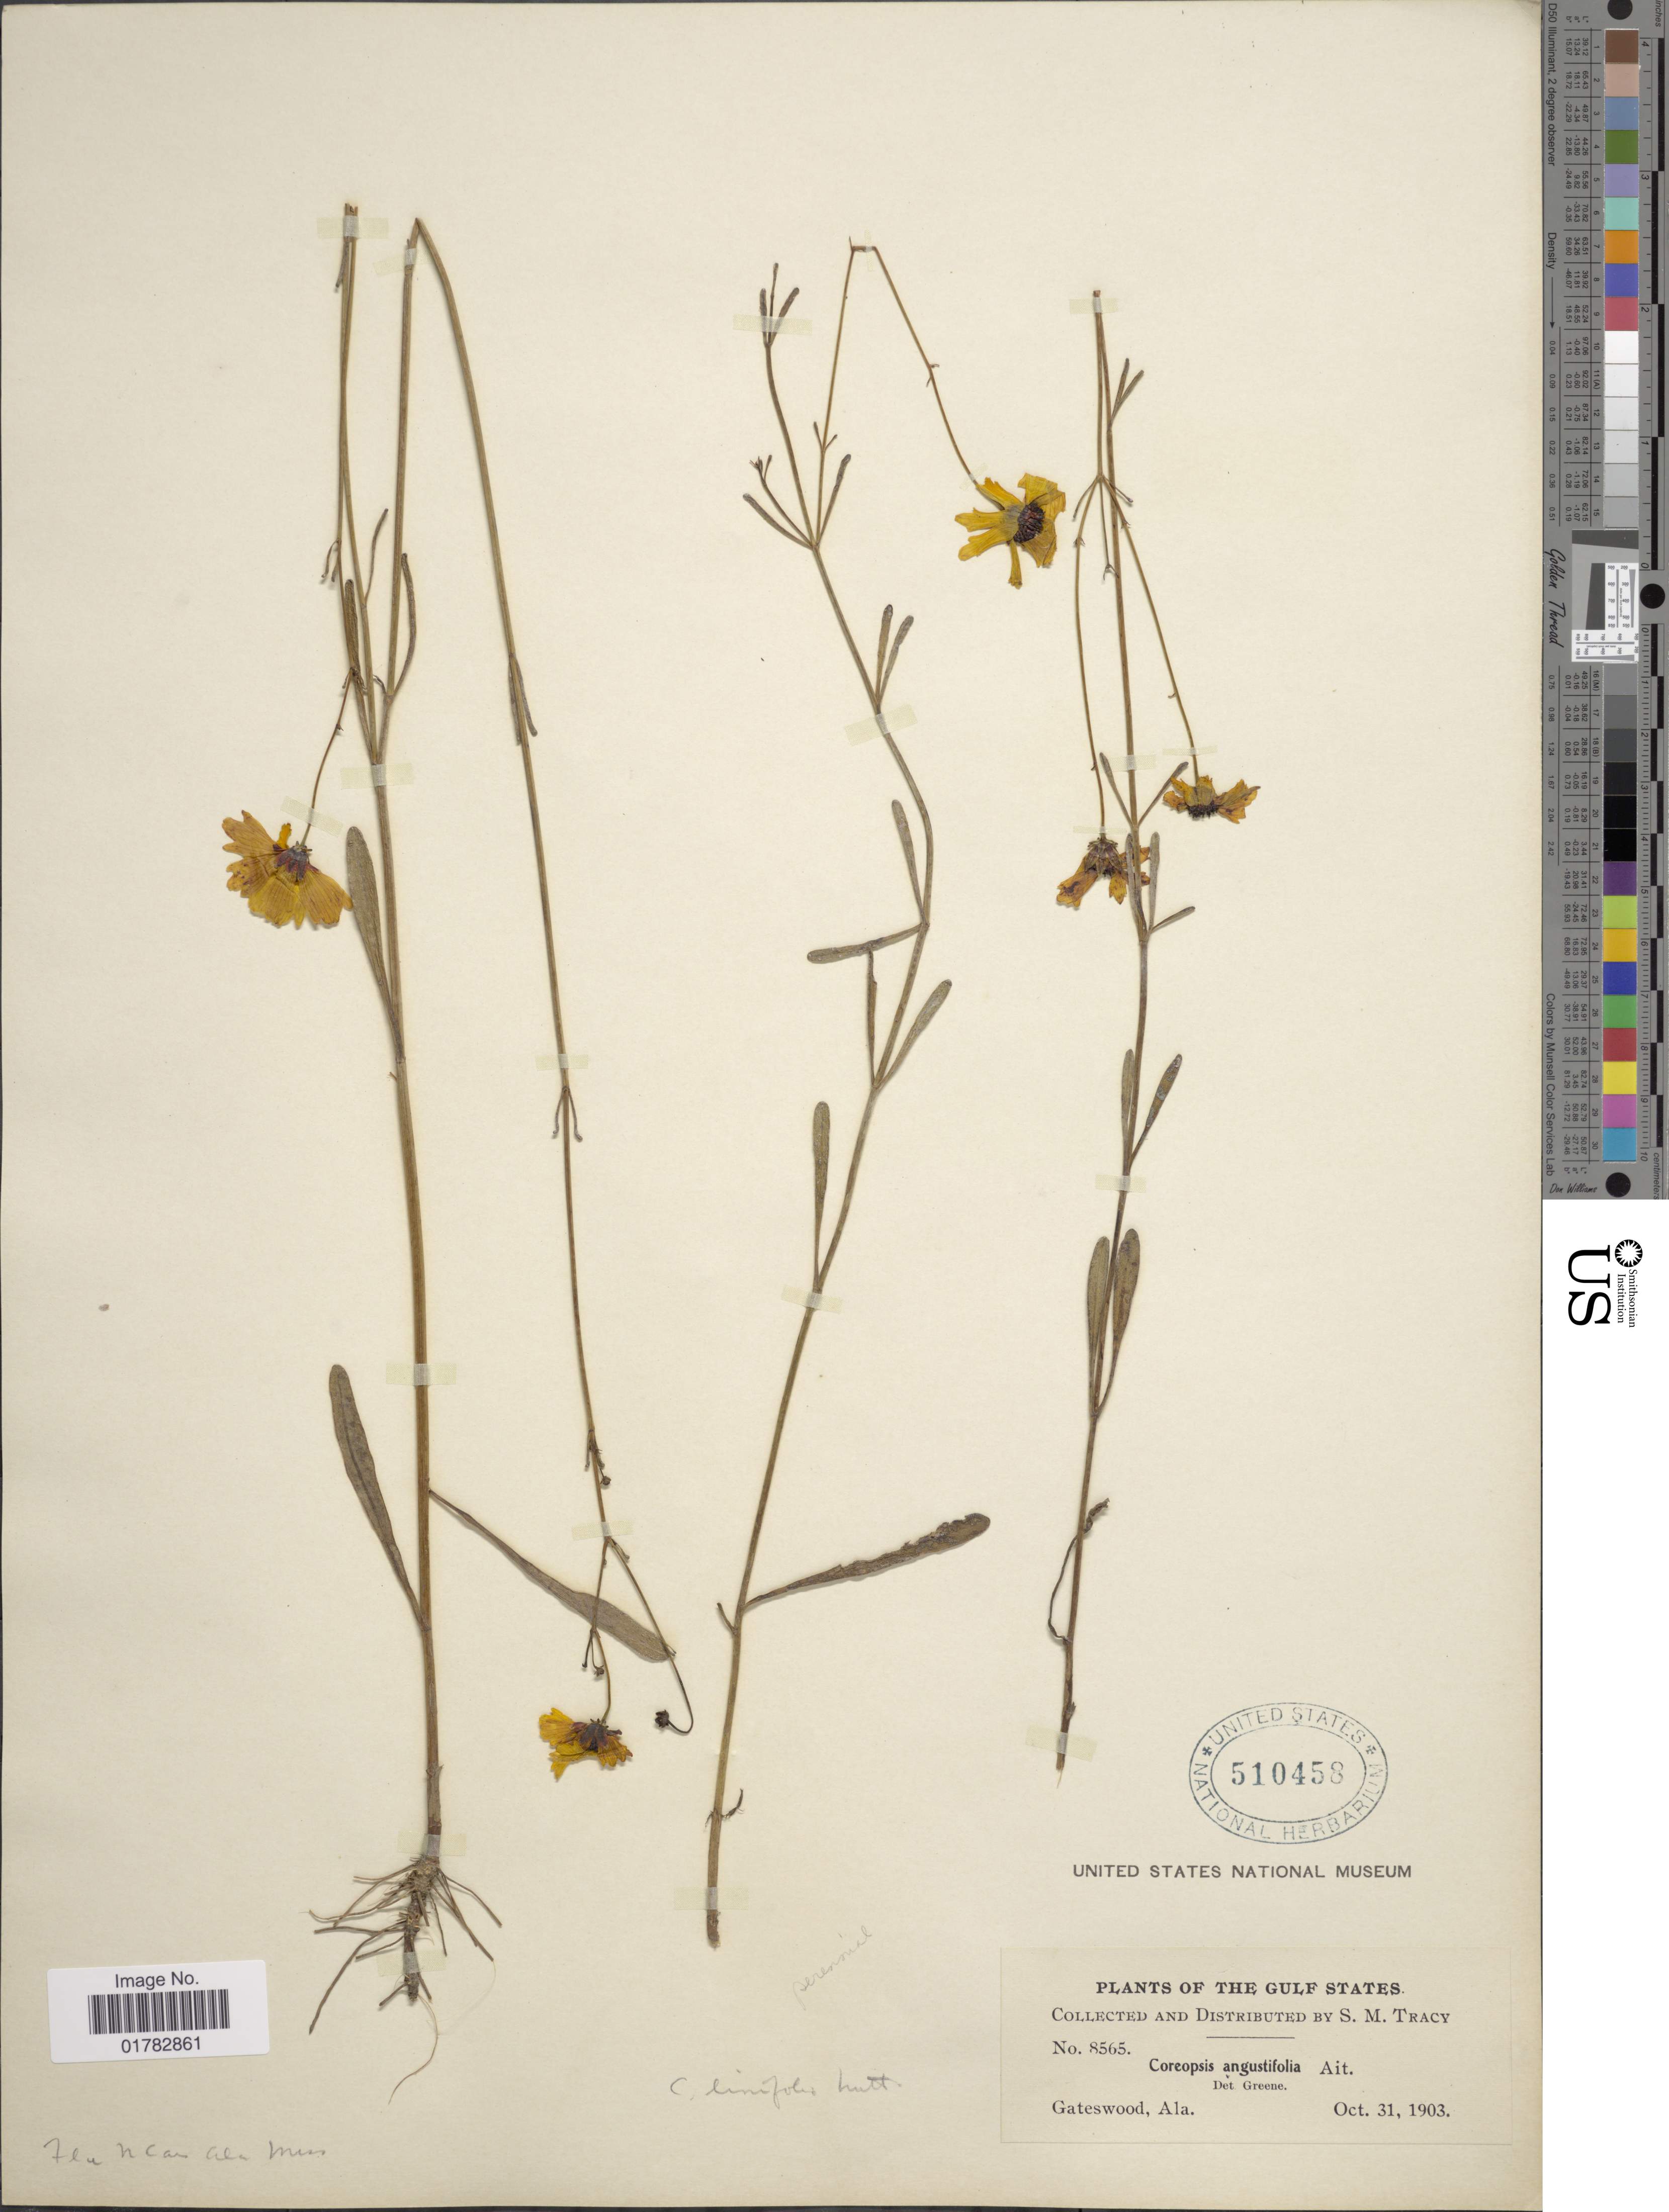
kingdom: Plantae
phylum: Tracheophyta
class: Magnoliopsida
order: Asterales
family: Asteraceae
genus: Coreopsis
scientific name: Coreopsis linifolia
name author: Nutt.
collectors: S. M. Tracy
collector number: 8565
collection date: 1903-10-31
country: United States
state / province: Alabama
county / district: Baldwin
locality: Gulf States, Gateswood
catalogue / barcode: US 510458